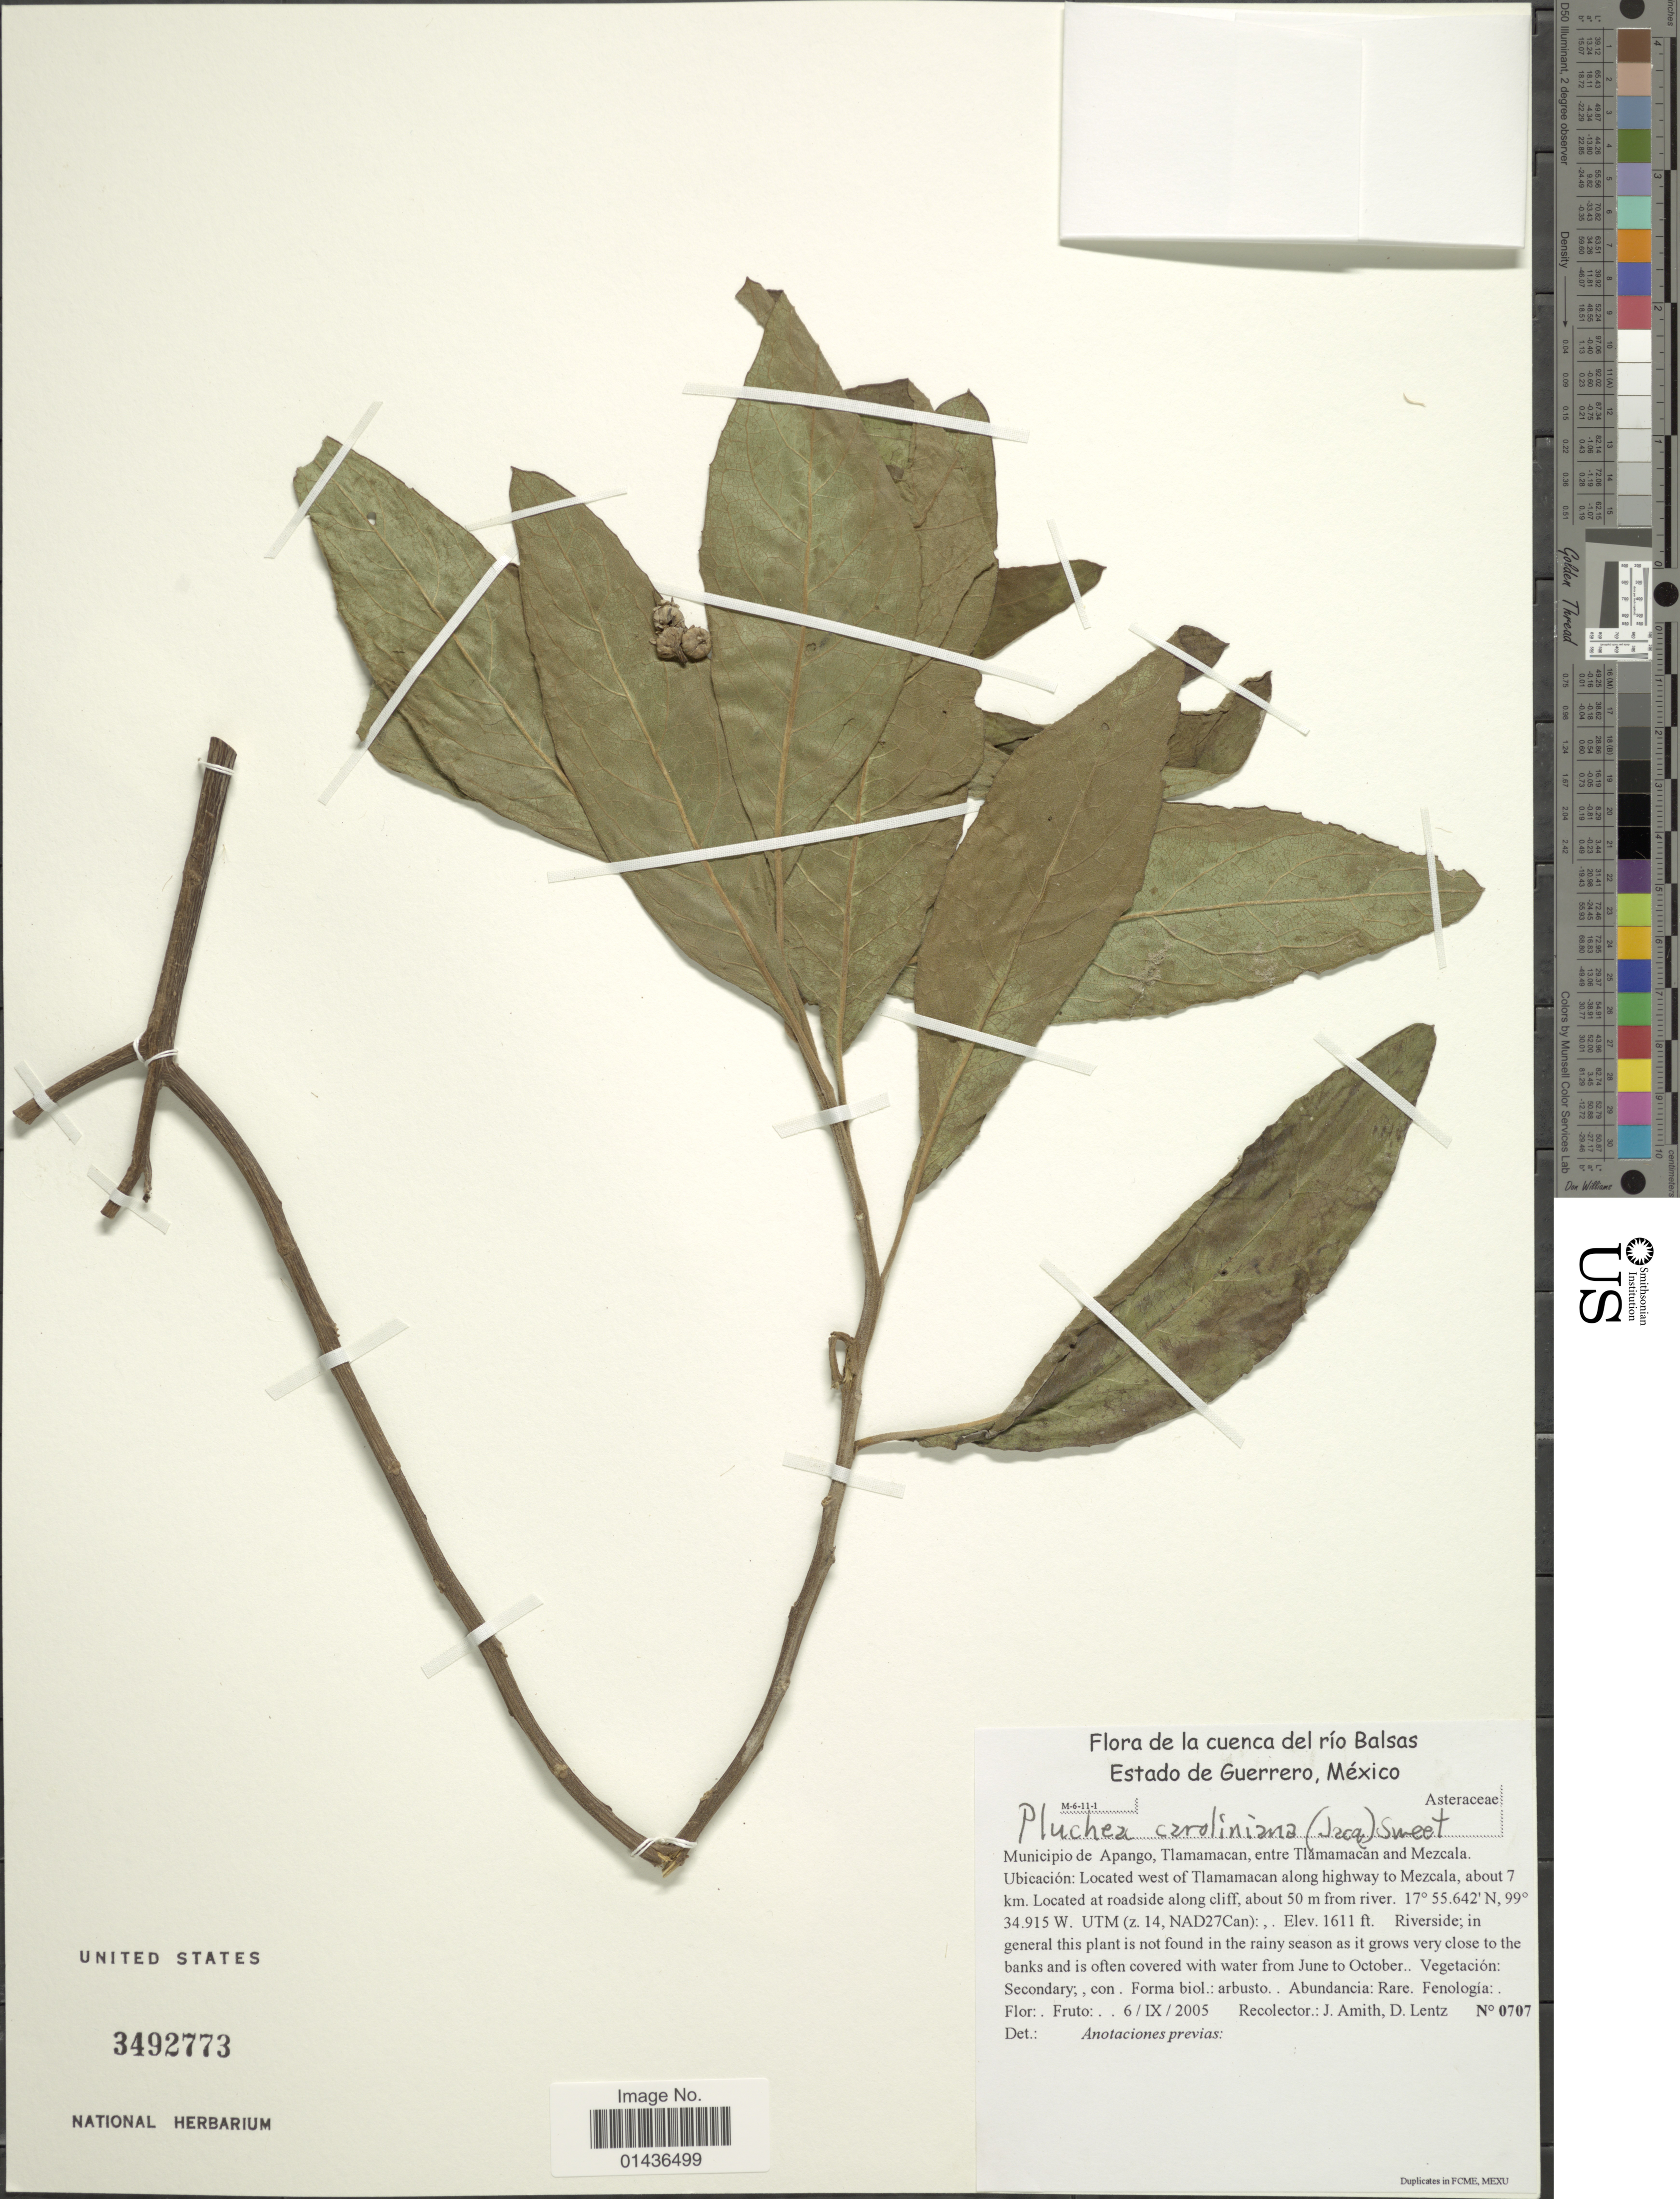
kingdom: Plantae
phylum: Tracheophyta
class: Magnoliopsida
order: Asterales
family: Asteraceae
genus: Pluchea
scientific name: Pluchea carolinensis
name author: (Jacq.) D. Don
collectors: J. D. Amith & D. Lentz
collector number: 0707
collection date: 2005-09-06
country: Mexico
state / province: Guerrero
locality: Cuenca del rio Balsas, Municipio de Apango, Tlamamacan, entre Tlamamacan and Mezcala, Ubicacion, west of Tlamamacan along highway to Mezcala, about 7 km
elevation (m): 491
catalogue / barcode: US 3492773